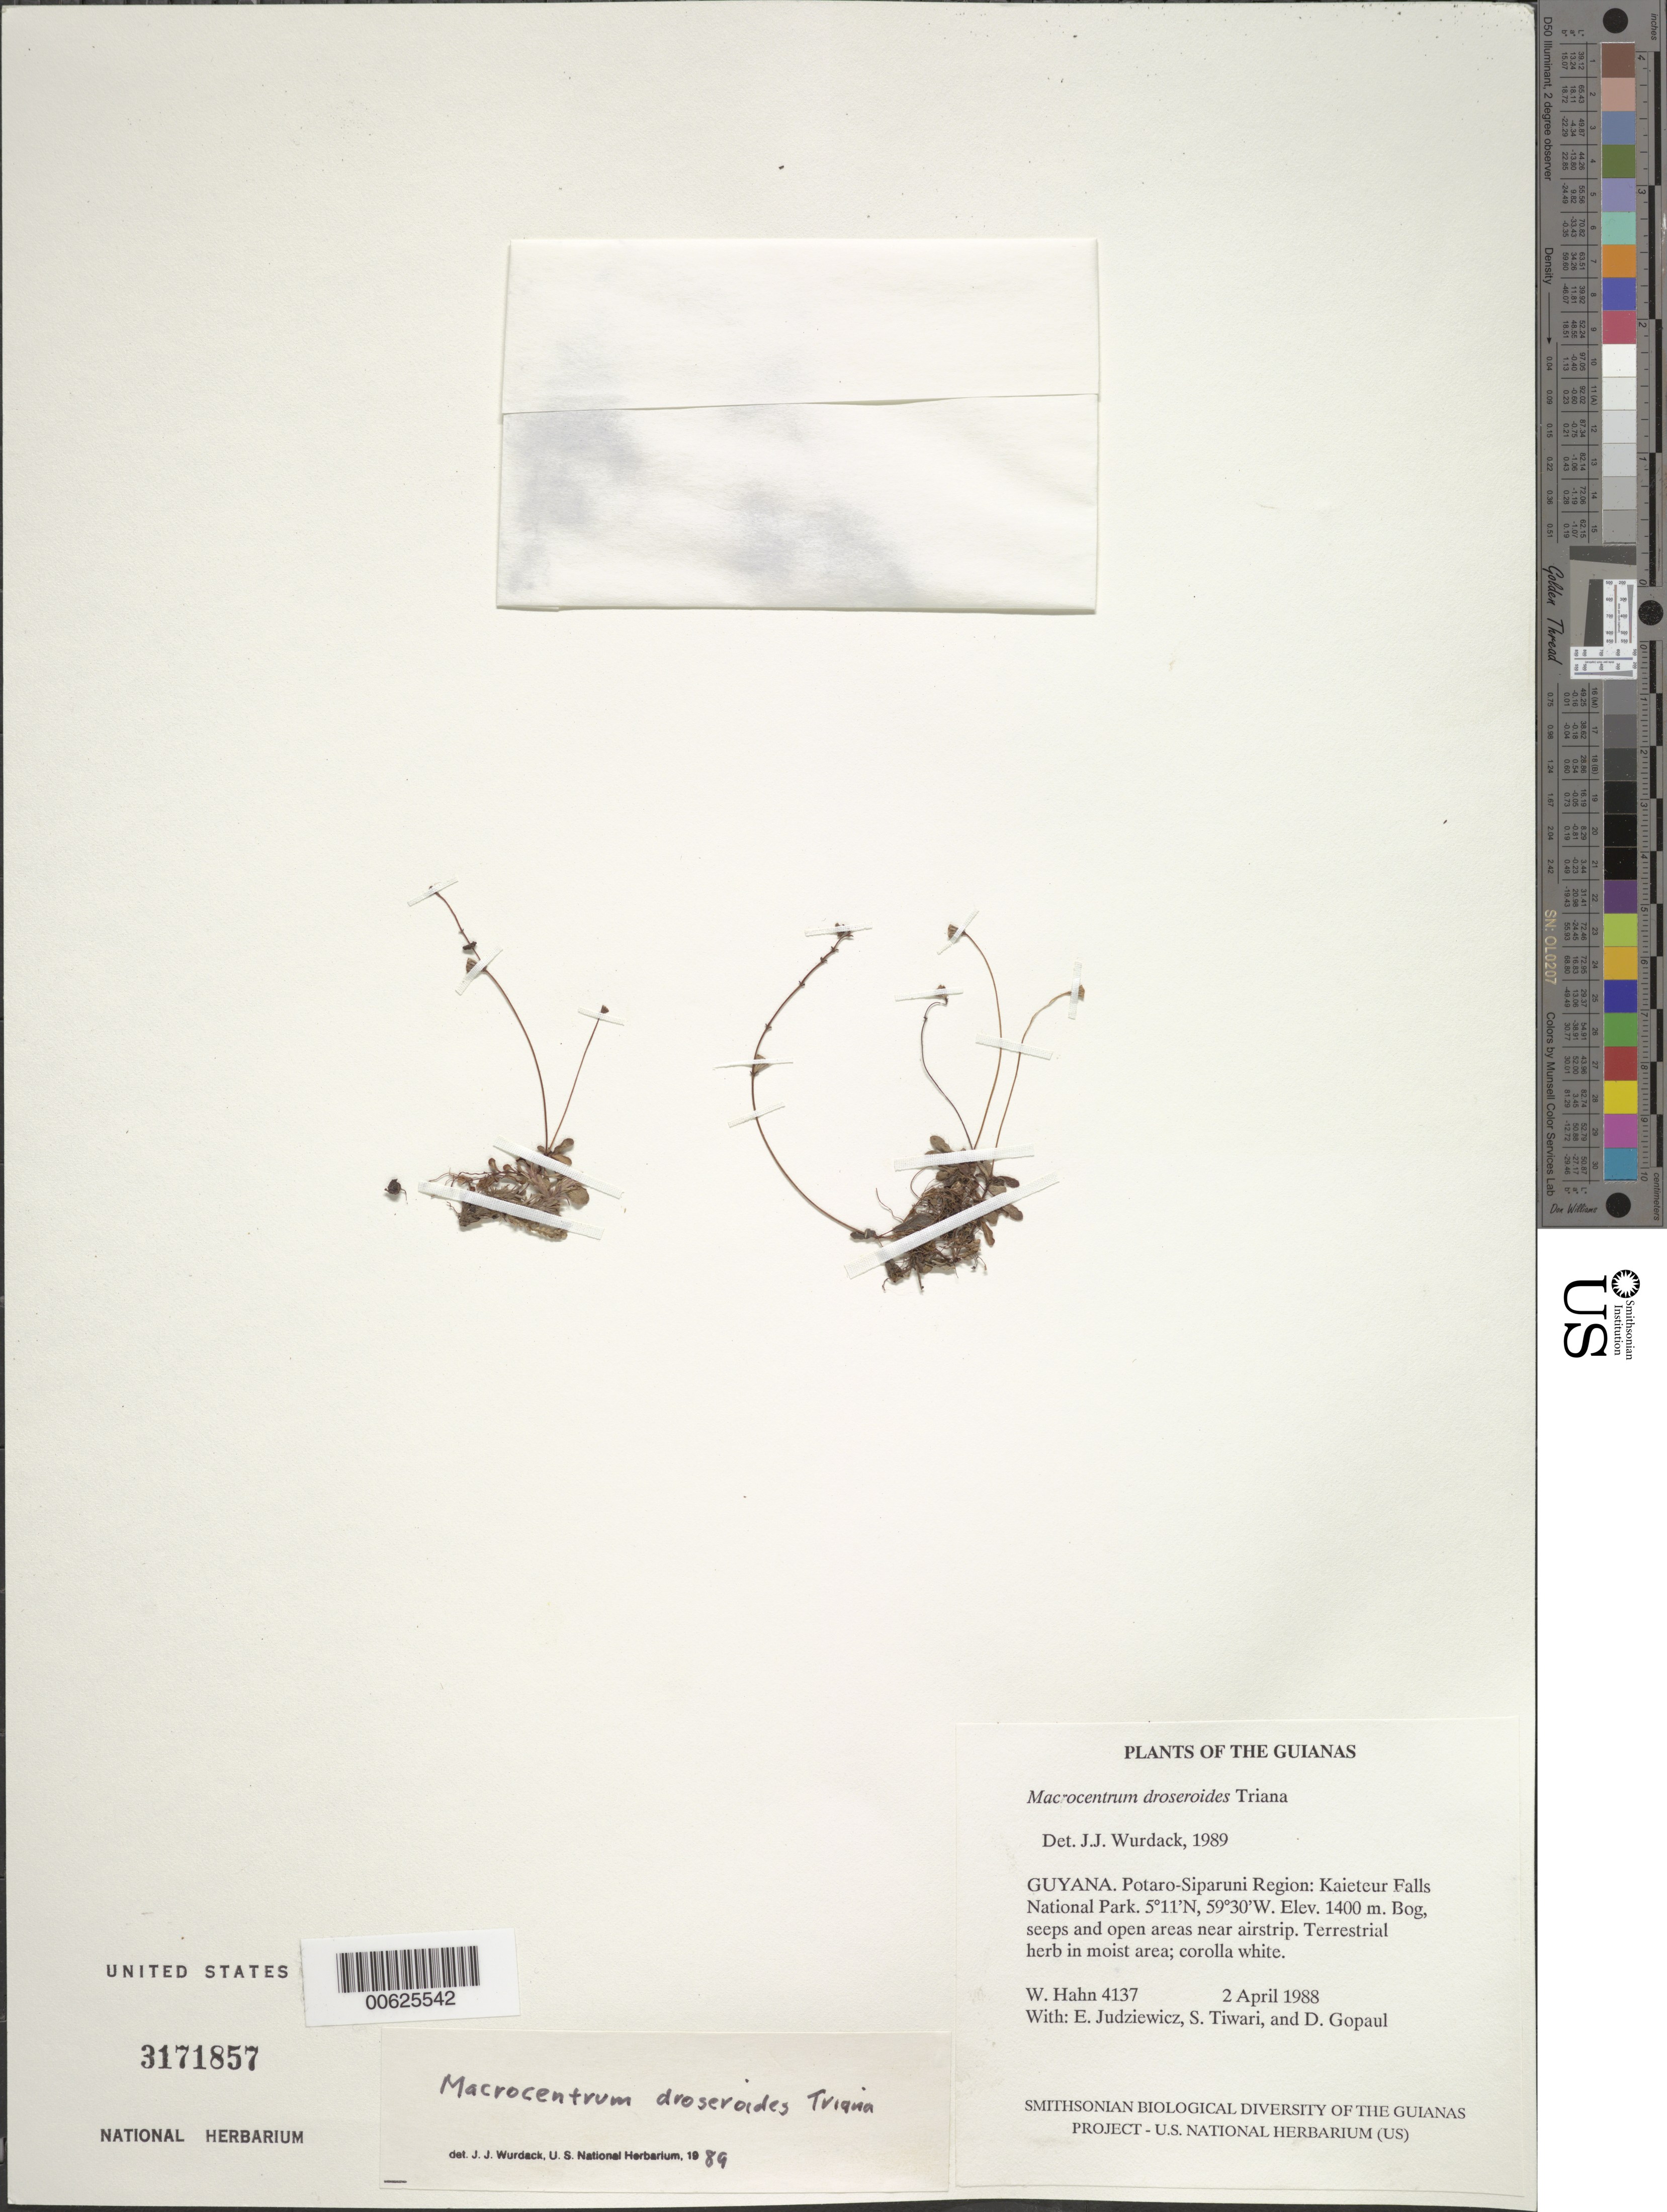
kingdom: Plantae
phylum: Tracheophyta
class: Magnoliopsida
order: Myrtales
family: Melastomataceae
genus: Macrocentrum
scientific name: Macrocentrum droseroides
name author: Triana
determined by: Wurdack, John J., (US), US (UNITED STATES)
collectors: W. Hahn, E. J. Judziewicz, S. Tiwari & D. Gopaul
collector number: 4137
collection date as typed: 2 April 1988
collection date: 1988-04-02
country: Guyana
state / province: Potaro-Siparuni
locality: Kaieteur Falls National Park. Near airstrip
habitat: Bog, seeps and open areas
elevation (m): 500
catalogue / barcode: US 3171857